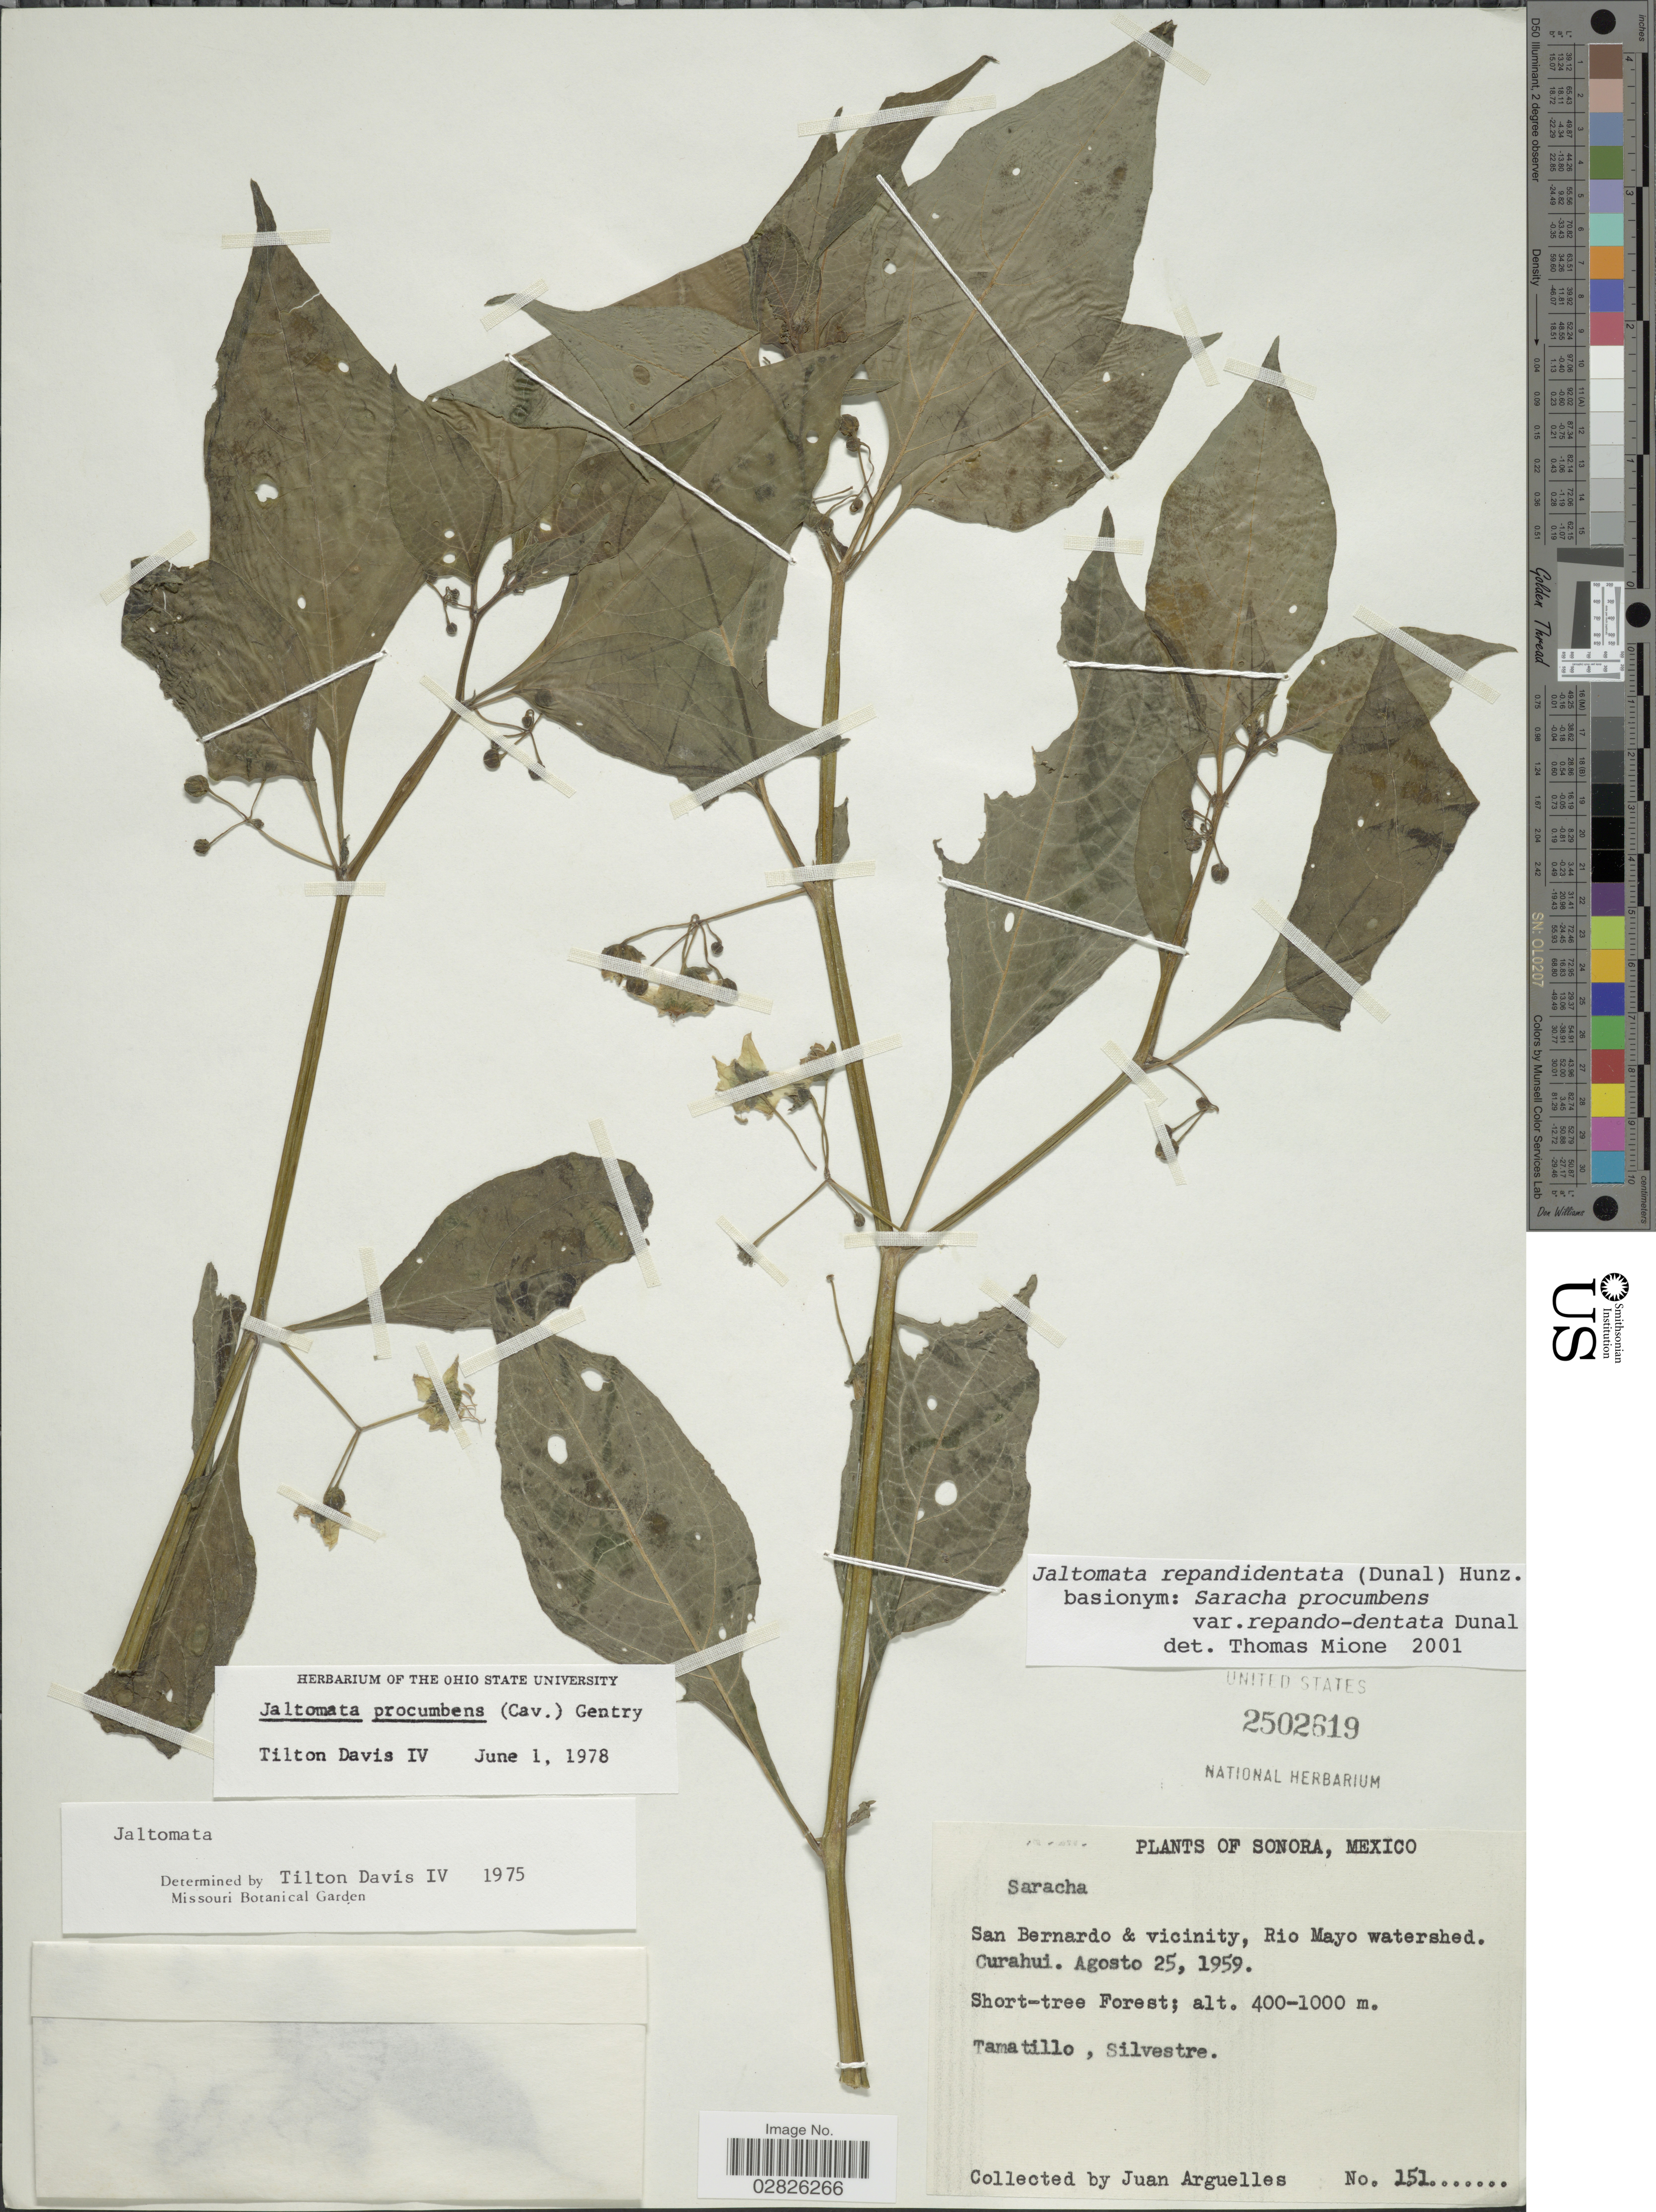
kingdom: Plantae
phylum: Tracheophyta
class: Magnoliopsida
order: Solanales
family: Solanaceae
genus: Jaltomata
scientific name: Jaltomata repandidentata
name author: (Dunal) Hunz.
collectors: J. Arguelles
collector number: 151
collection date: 1959-08-25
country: Mexico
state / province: Sonora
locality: San Bernardo & vicinity, Rio Mayo watershed. Curahui.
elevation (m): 400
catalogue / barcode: US 2502619